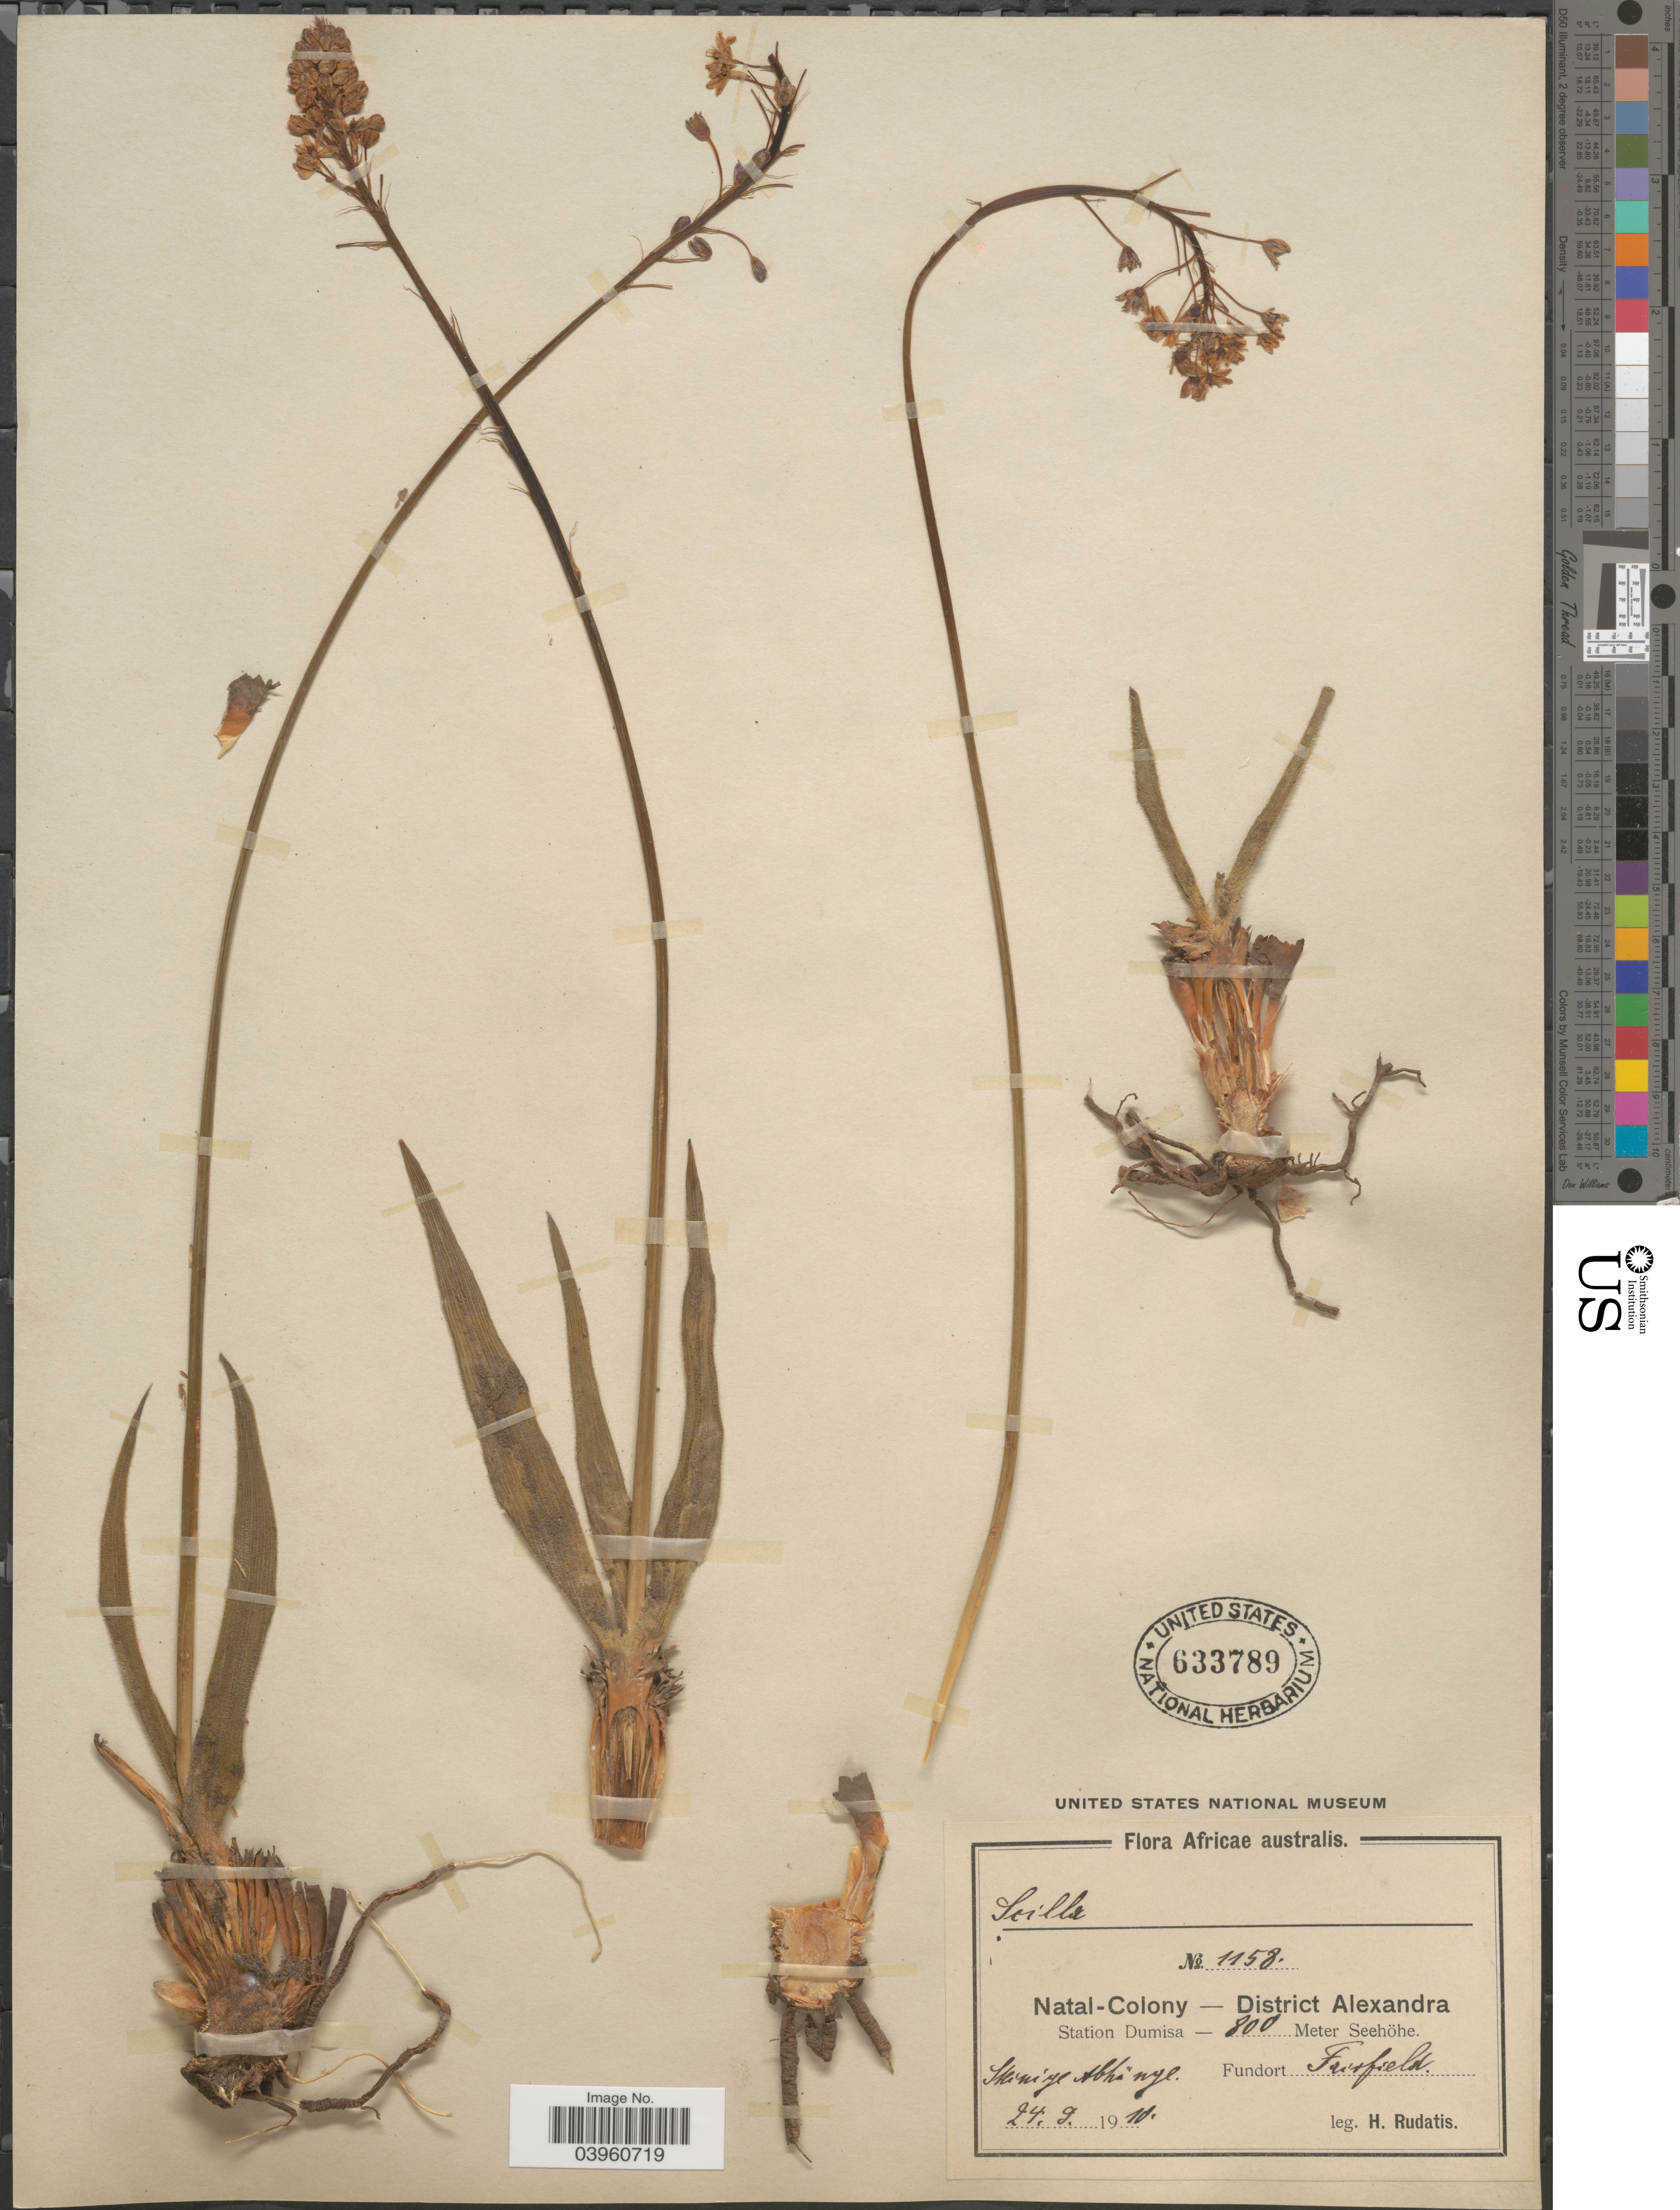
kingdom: Plantae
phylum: Tracheophyta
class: Liliopsida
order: Asparagales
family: Asparagaceae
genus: Scilla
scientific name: Scilla sp.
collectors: H. Rudatis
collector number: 1158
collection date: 1910-09-24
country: South Africa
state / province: KwaZulu-Natal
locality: Africae australis. Natal-Colony - District Alexandra. Station Dumisa. Fairfield.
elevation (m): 800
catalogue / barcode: US 633789